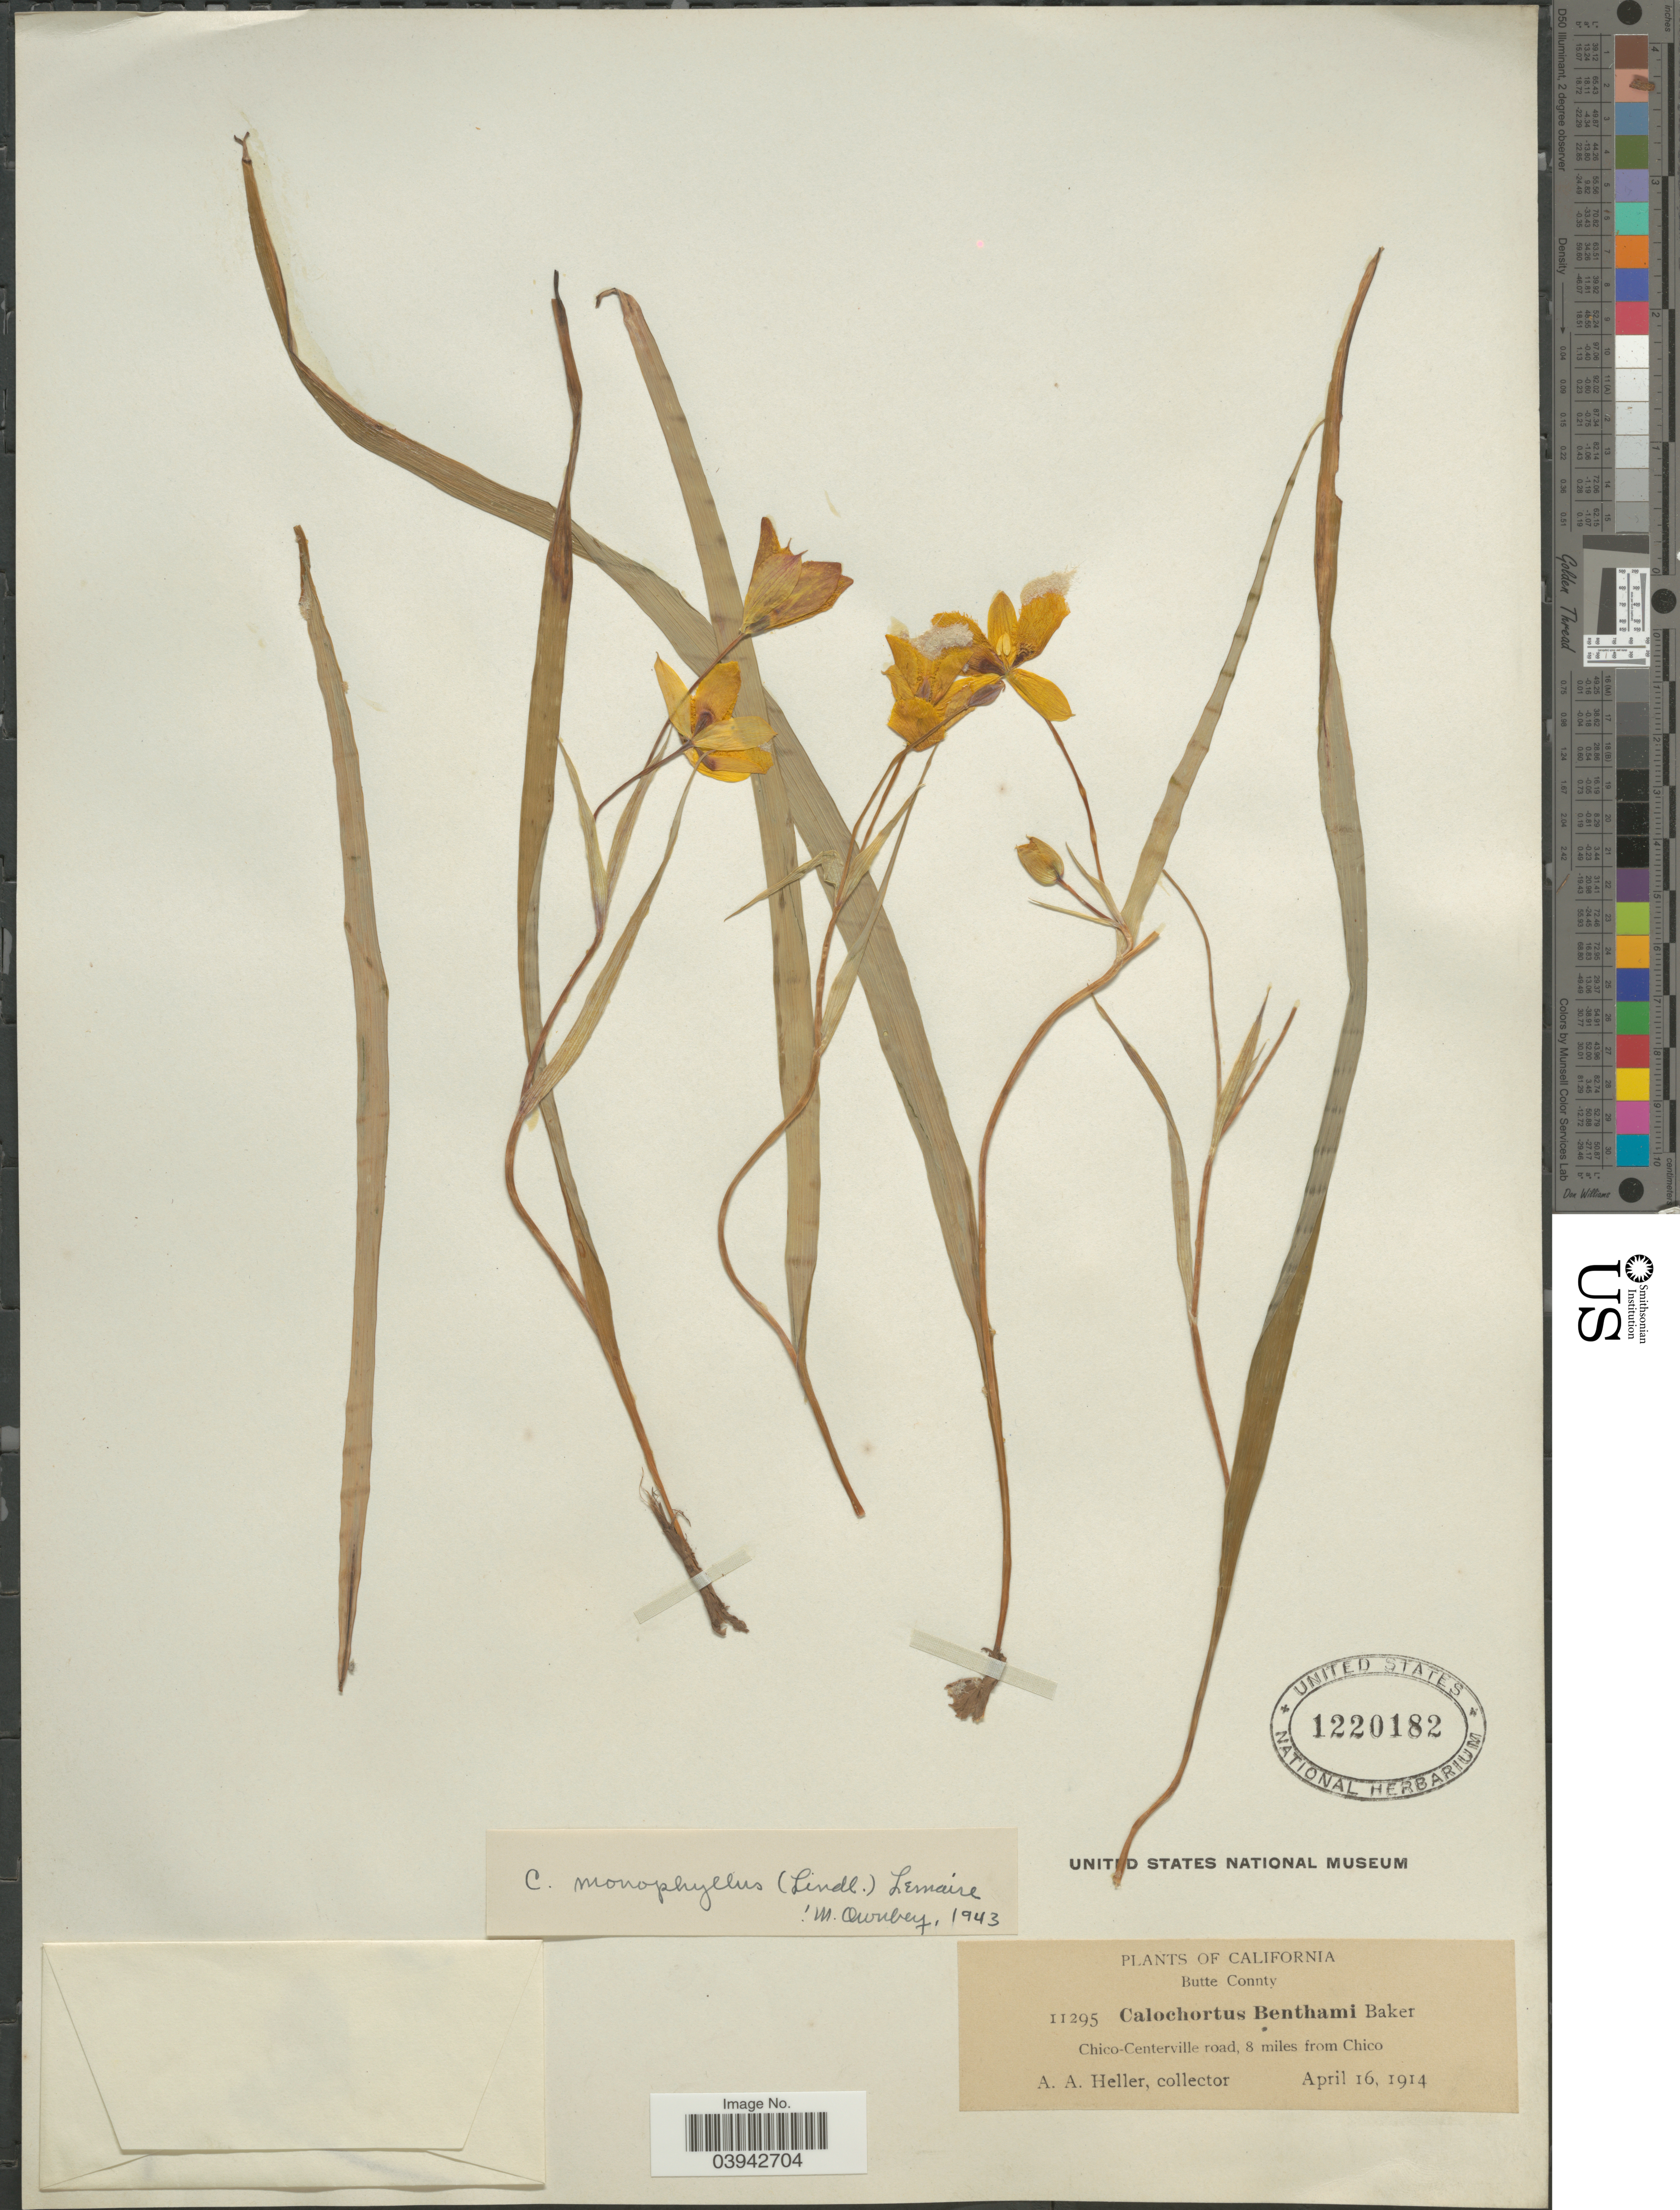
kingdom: Plantae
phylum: Tracheophyta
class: Liliopsida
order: Liliales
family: Liliaceae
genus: Calochortus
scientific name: Calochortus monophyllus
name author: (Lindl.) Lem.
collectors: A. A. Heller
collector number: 11295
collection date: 1914-04-16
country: United States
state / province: California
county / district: Butte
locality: Butte County. Chico-Centerville road, 8 miles from Chico.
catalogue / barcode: US 1220182